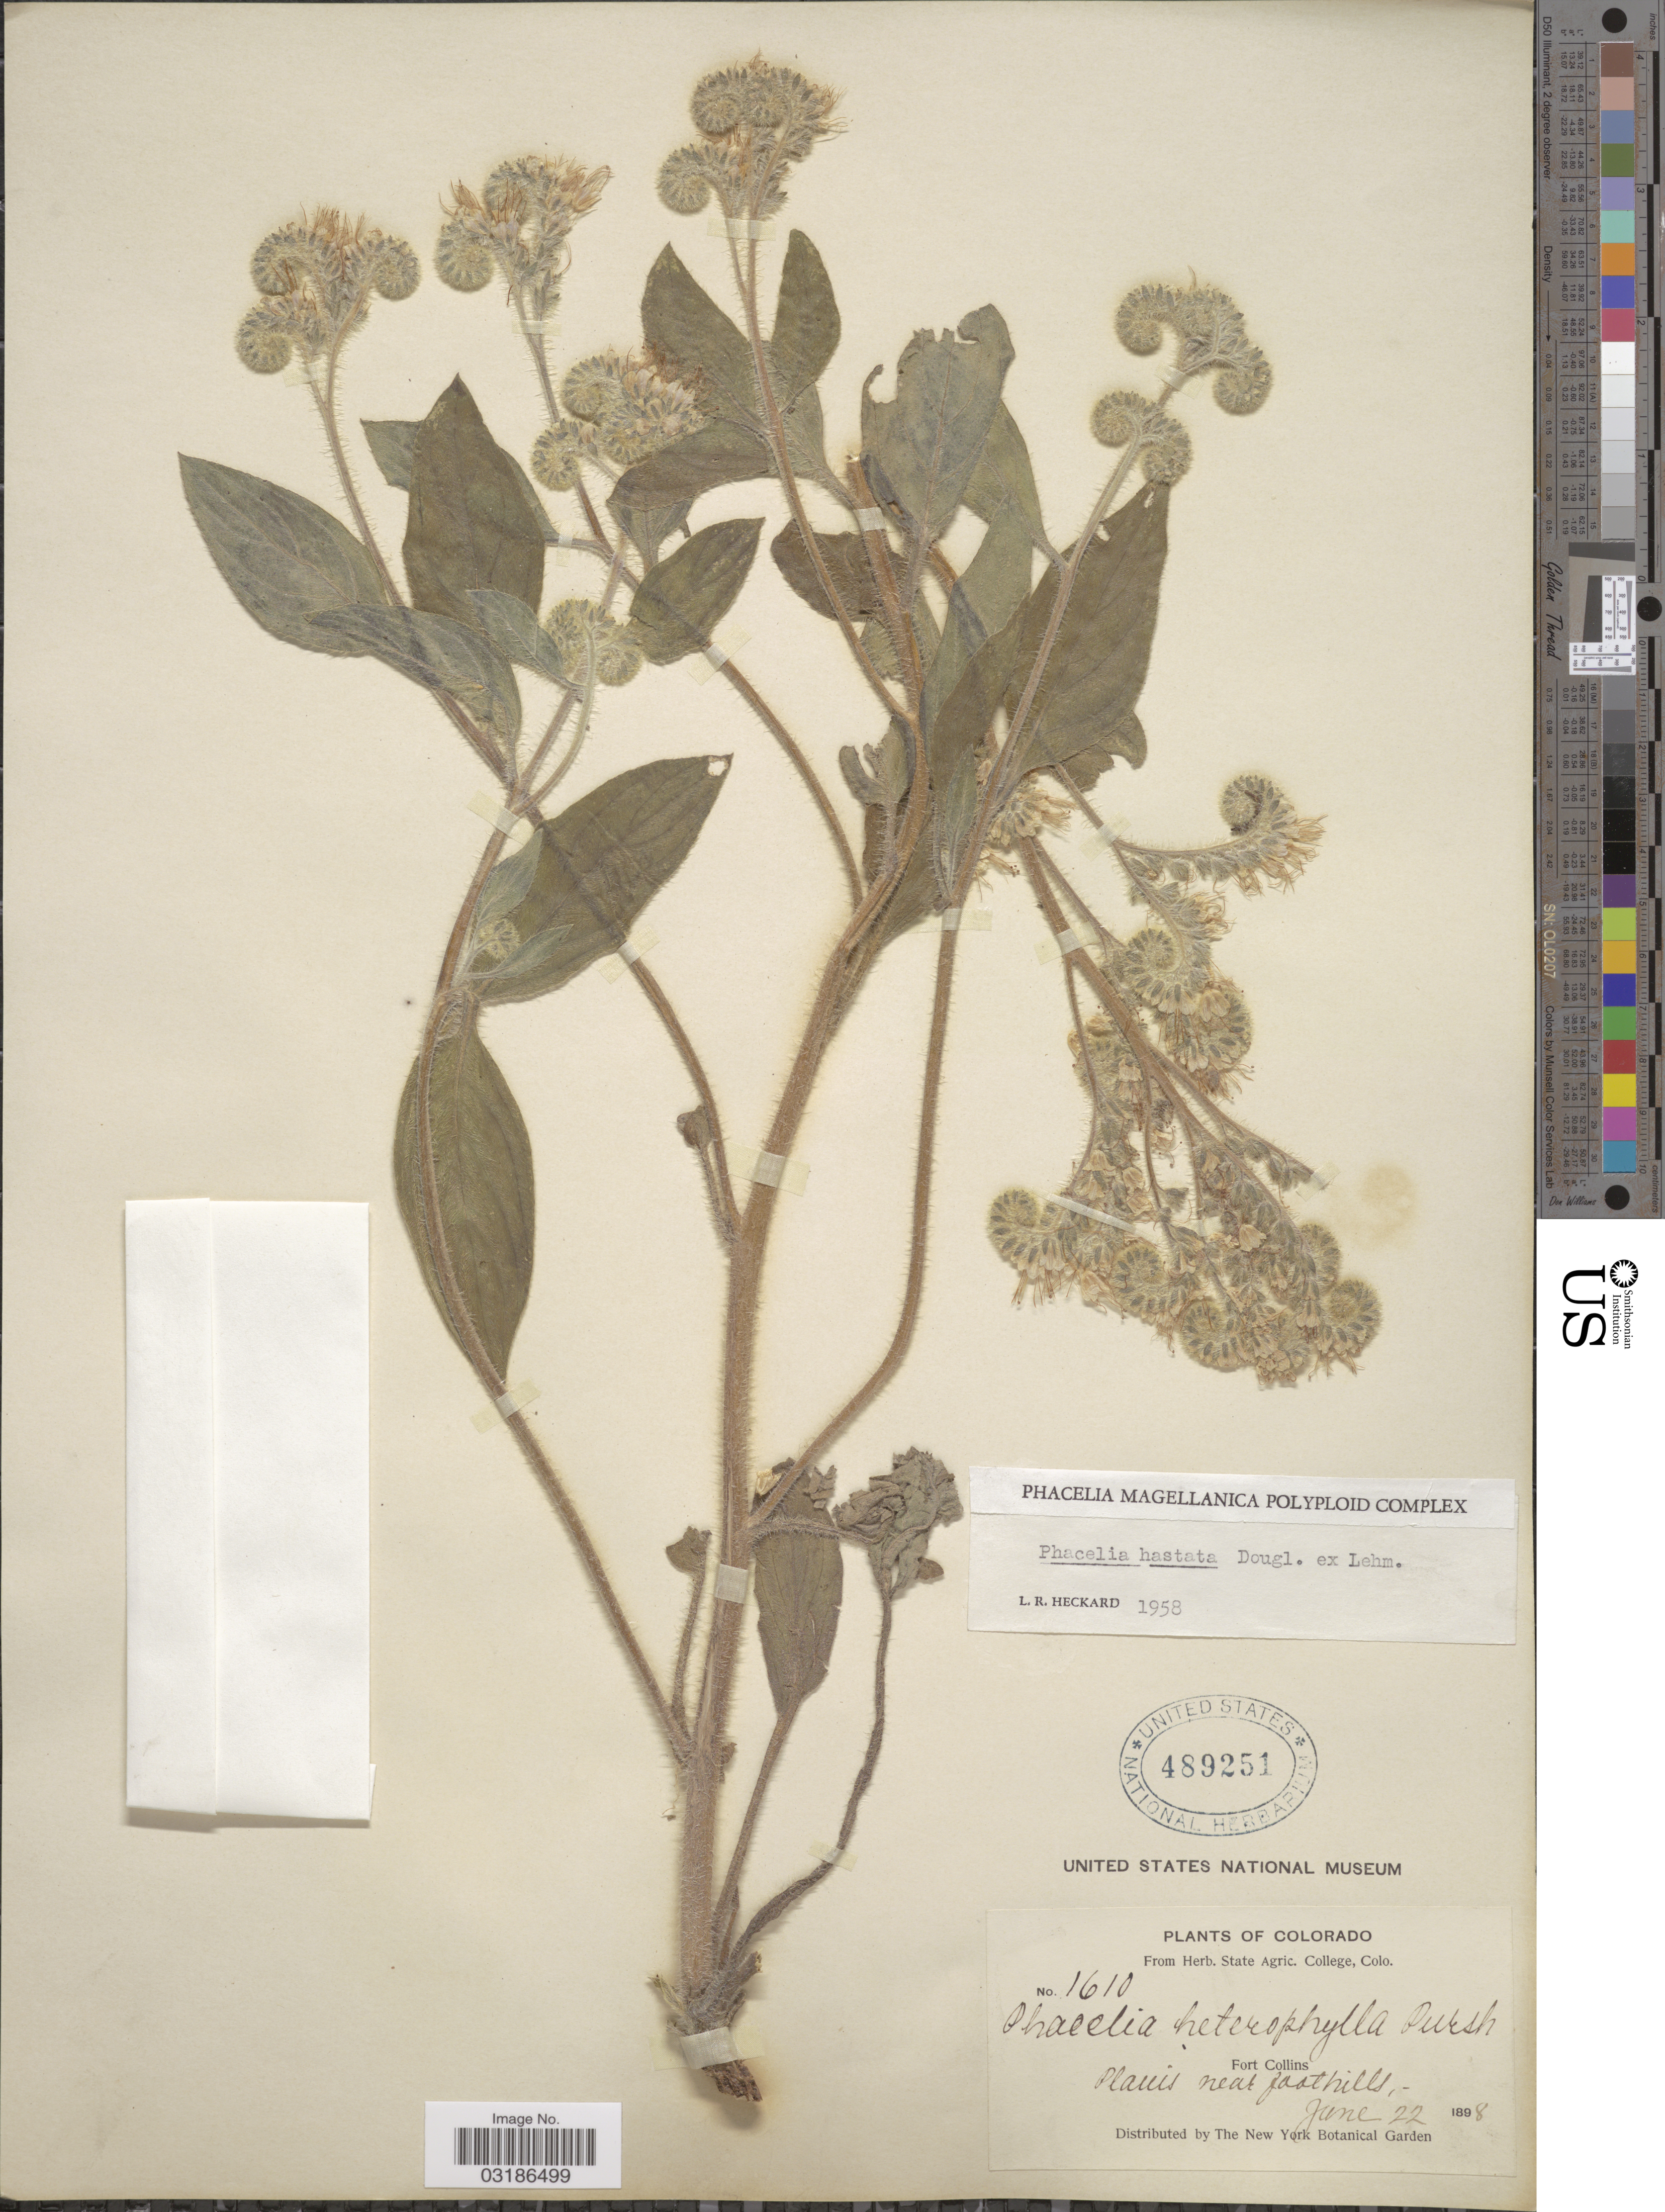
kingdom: Plantae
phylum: Tracheophyta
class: Magnoliopsida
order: Boraginales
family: Hydrophyllaceae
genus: Phacelia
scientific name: Phacelia hastata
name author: Douglas ex Lehm.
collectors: ex herb. State Agric. College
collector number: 1610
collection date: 1898-06-22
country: United States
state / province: Colorado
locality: Plains near foothills, Fort Collins.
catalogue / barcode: US 489251